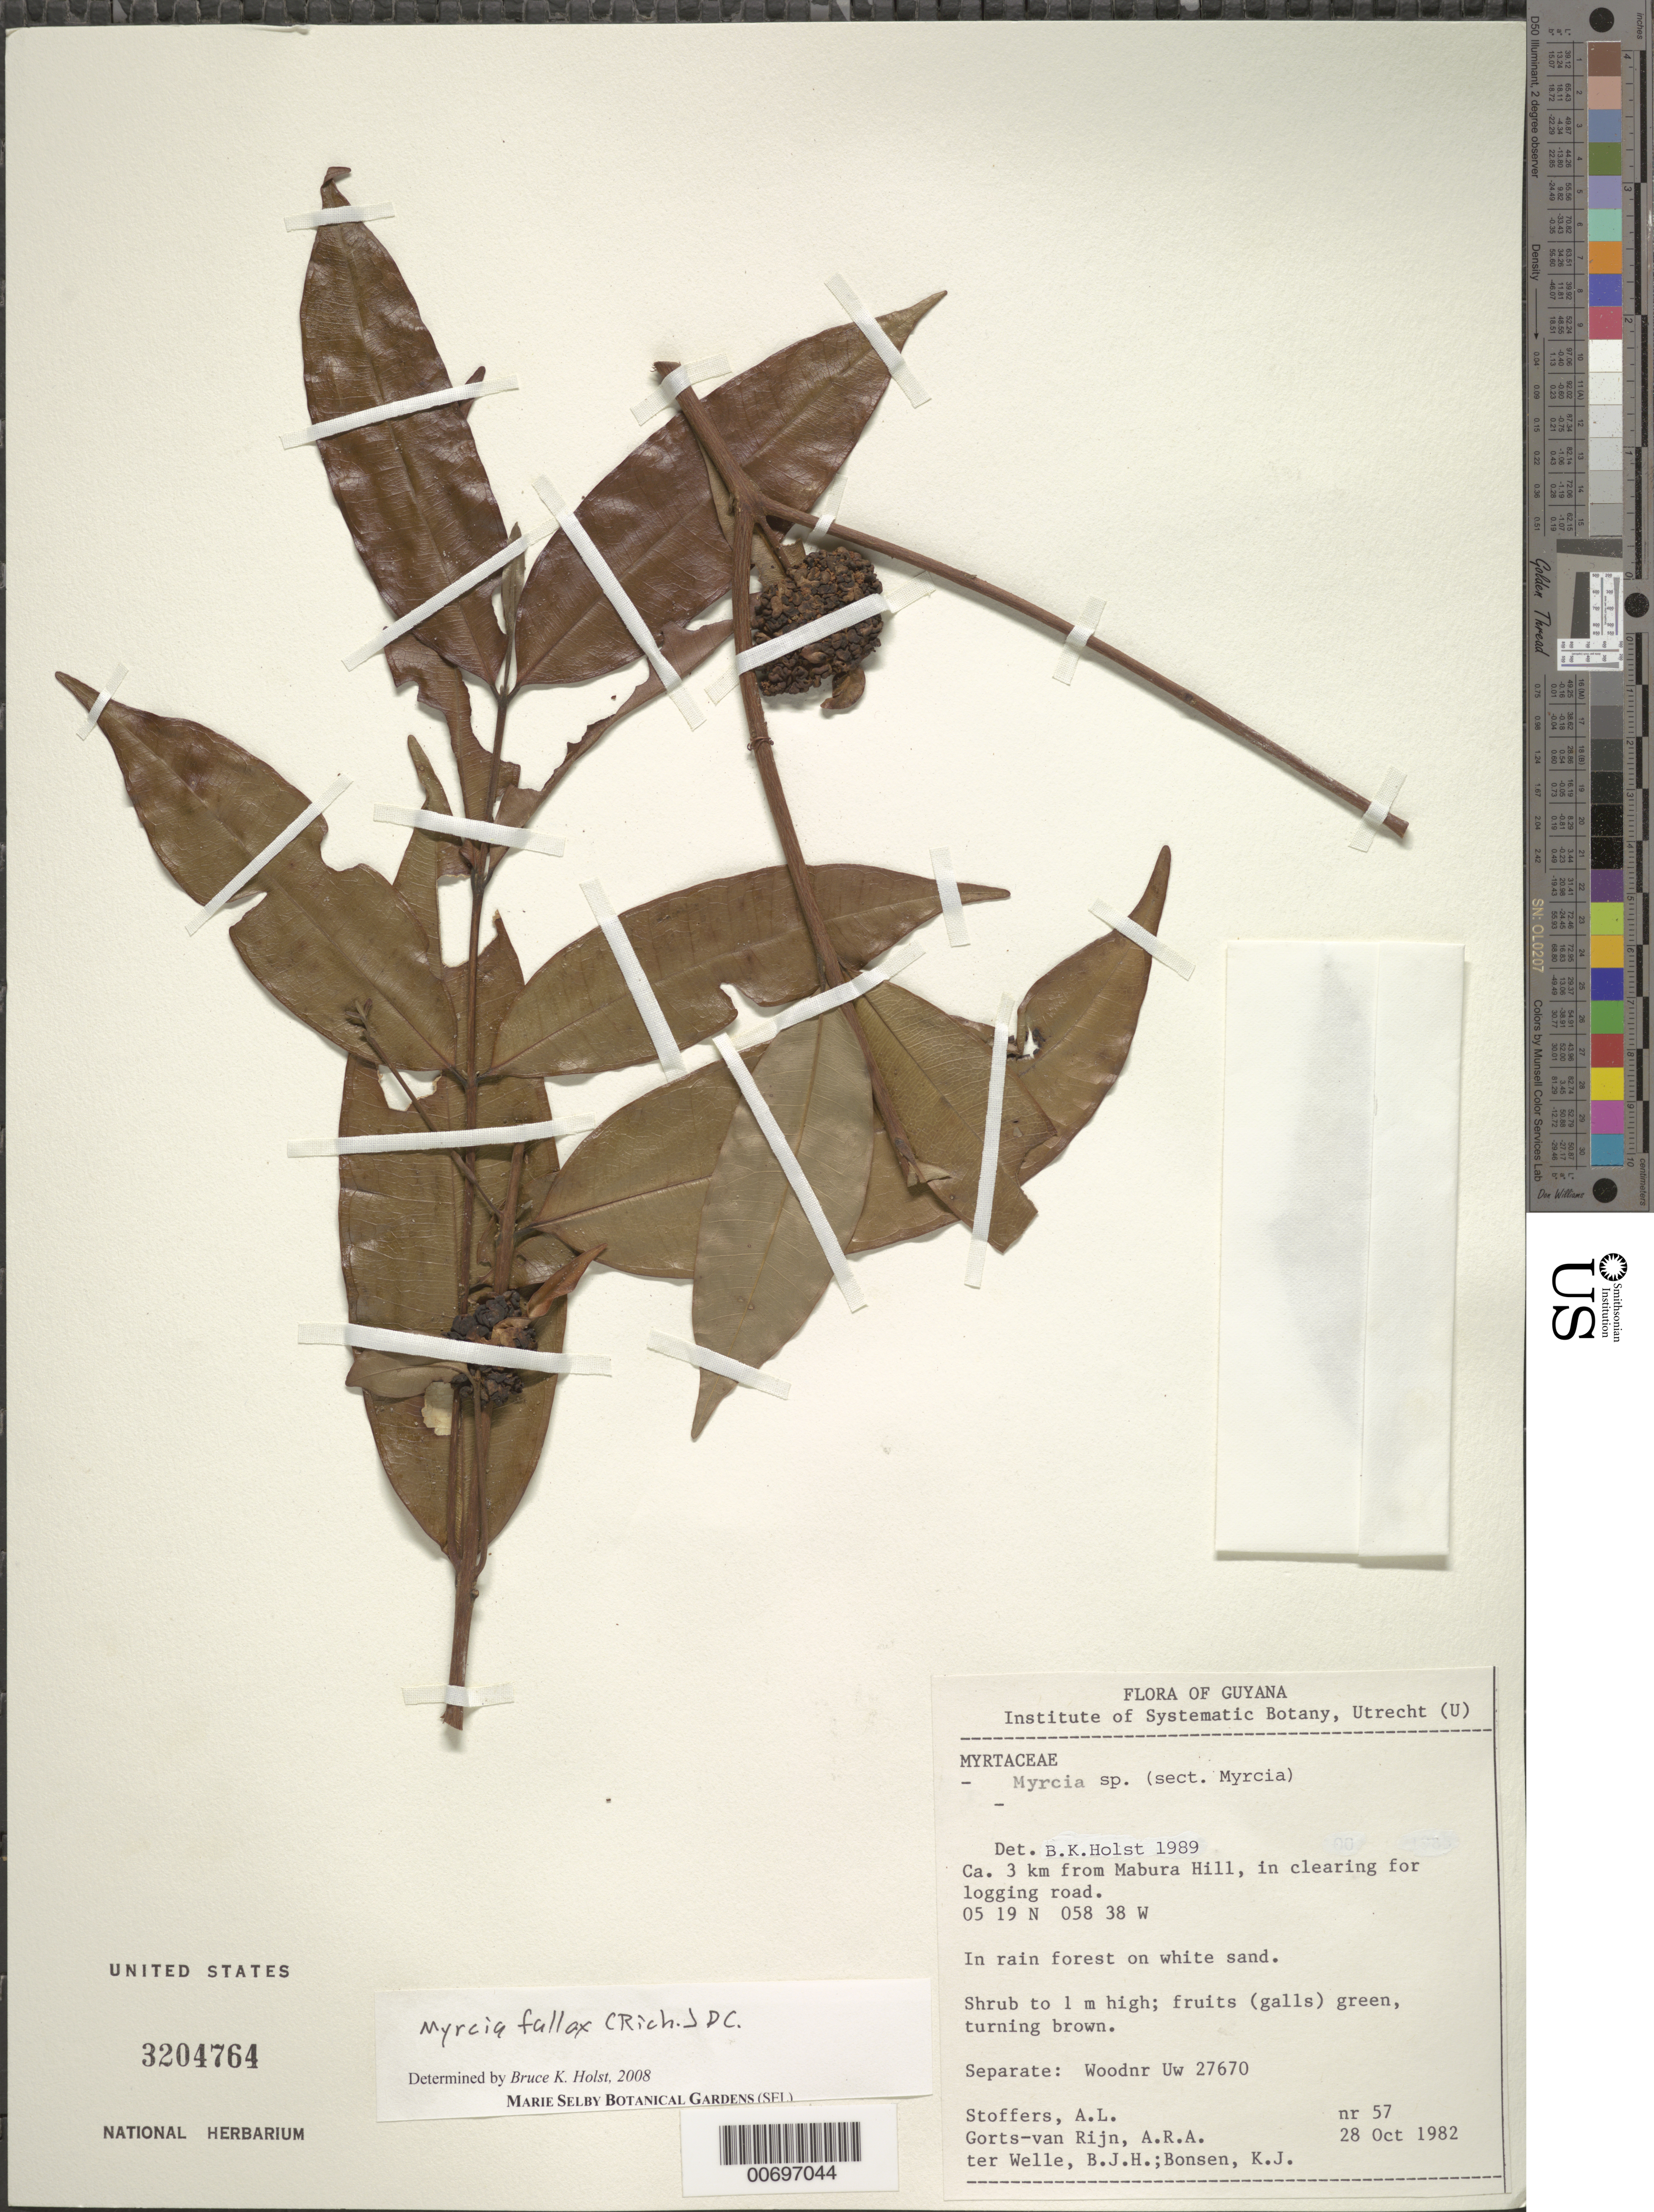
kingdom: Plantae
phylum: Tracheophyta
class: Magnoliopsida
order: Myrtales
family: Myrtaceae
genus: Myrcia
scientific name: Myrcia fallax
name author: (Rich.) DC.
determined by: Holst, Bruce K.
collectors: A. Stoffers, A. .R. A. Görts-van Rijn, B. Welle & K. Bonsen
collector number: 57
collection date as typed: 28-Oct-82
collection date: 1982-10-28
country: Guyana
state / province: U. Demerara-Berbice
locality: Mabura Hill, ca. 3 km from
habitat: Rainforest on white sand, clearing for logging road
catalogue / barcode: US 3204764